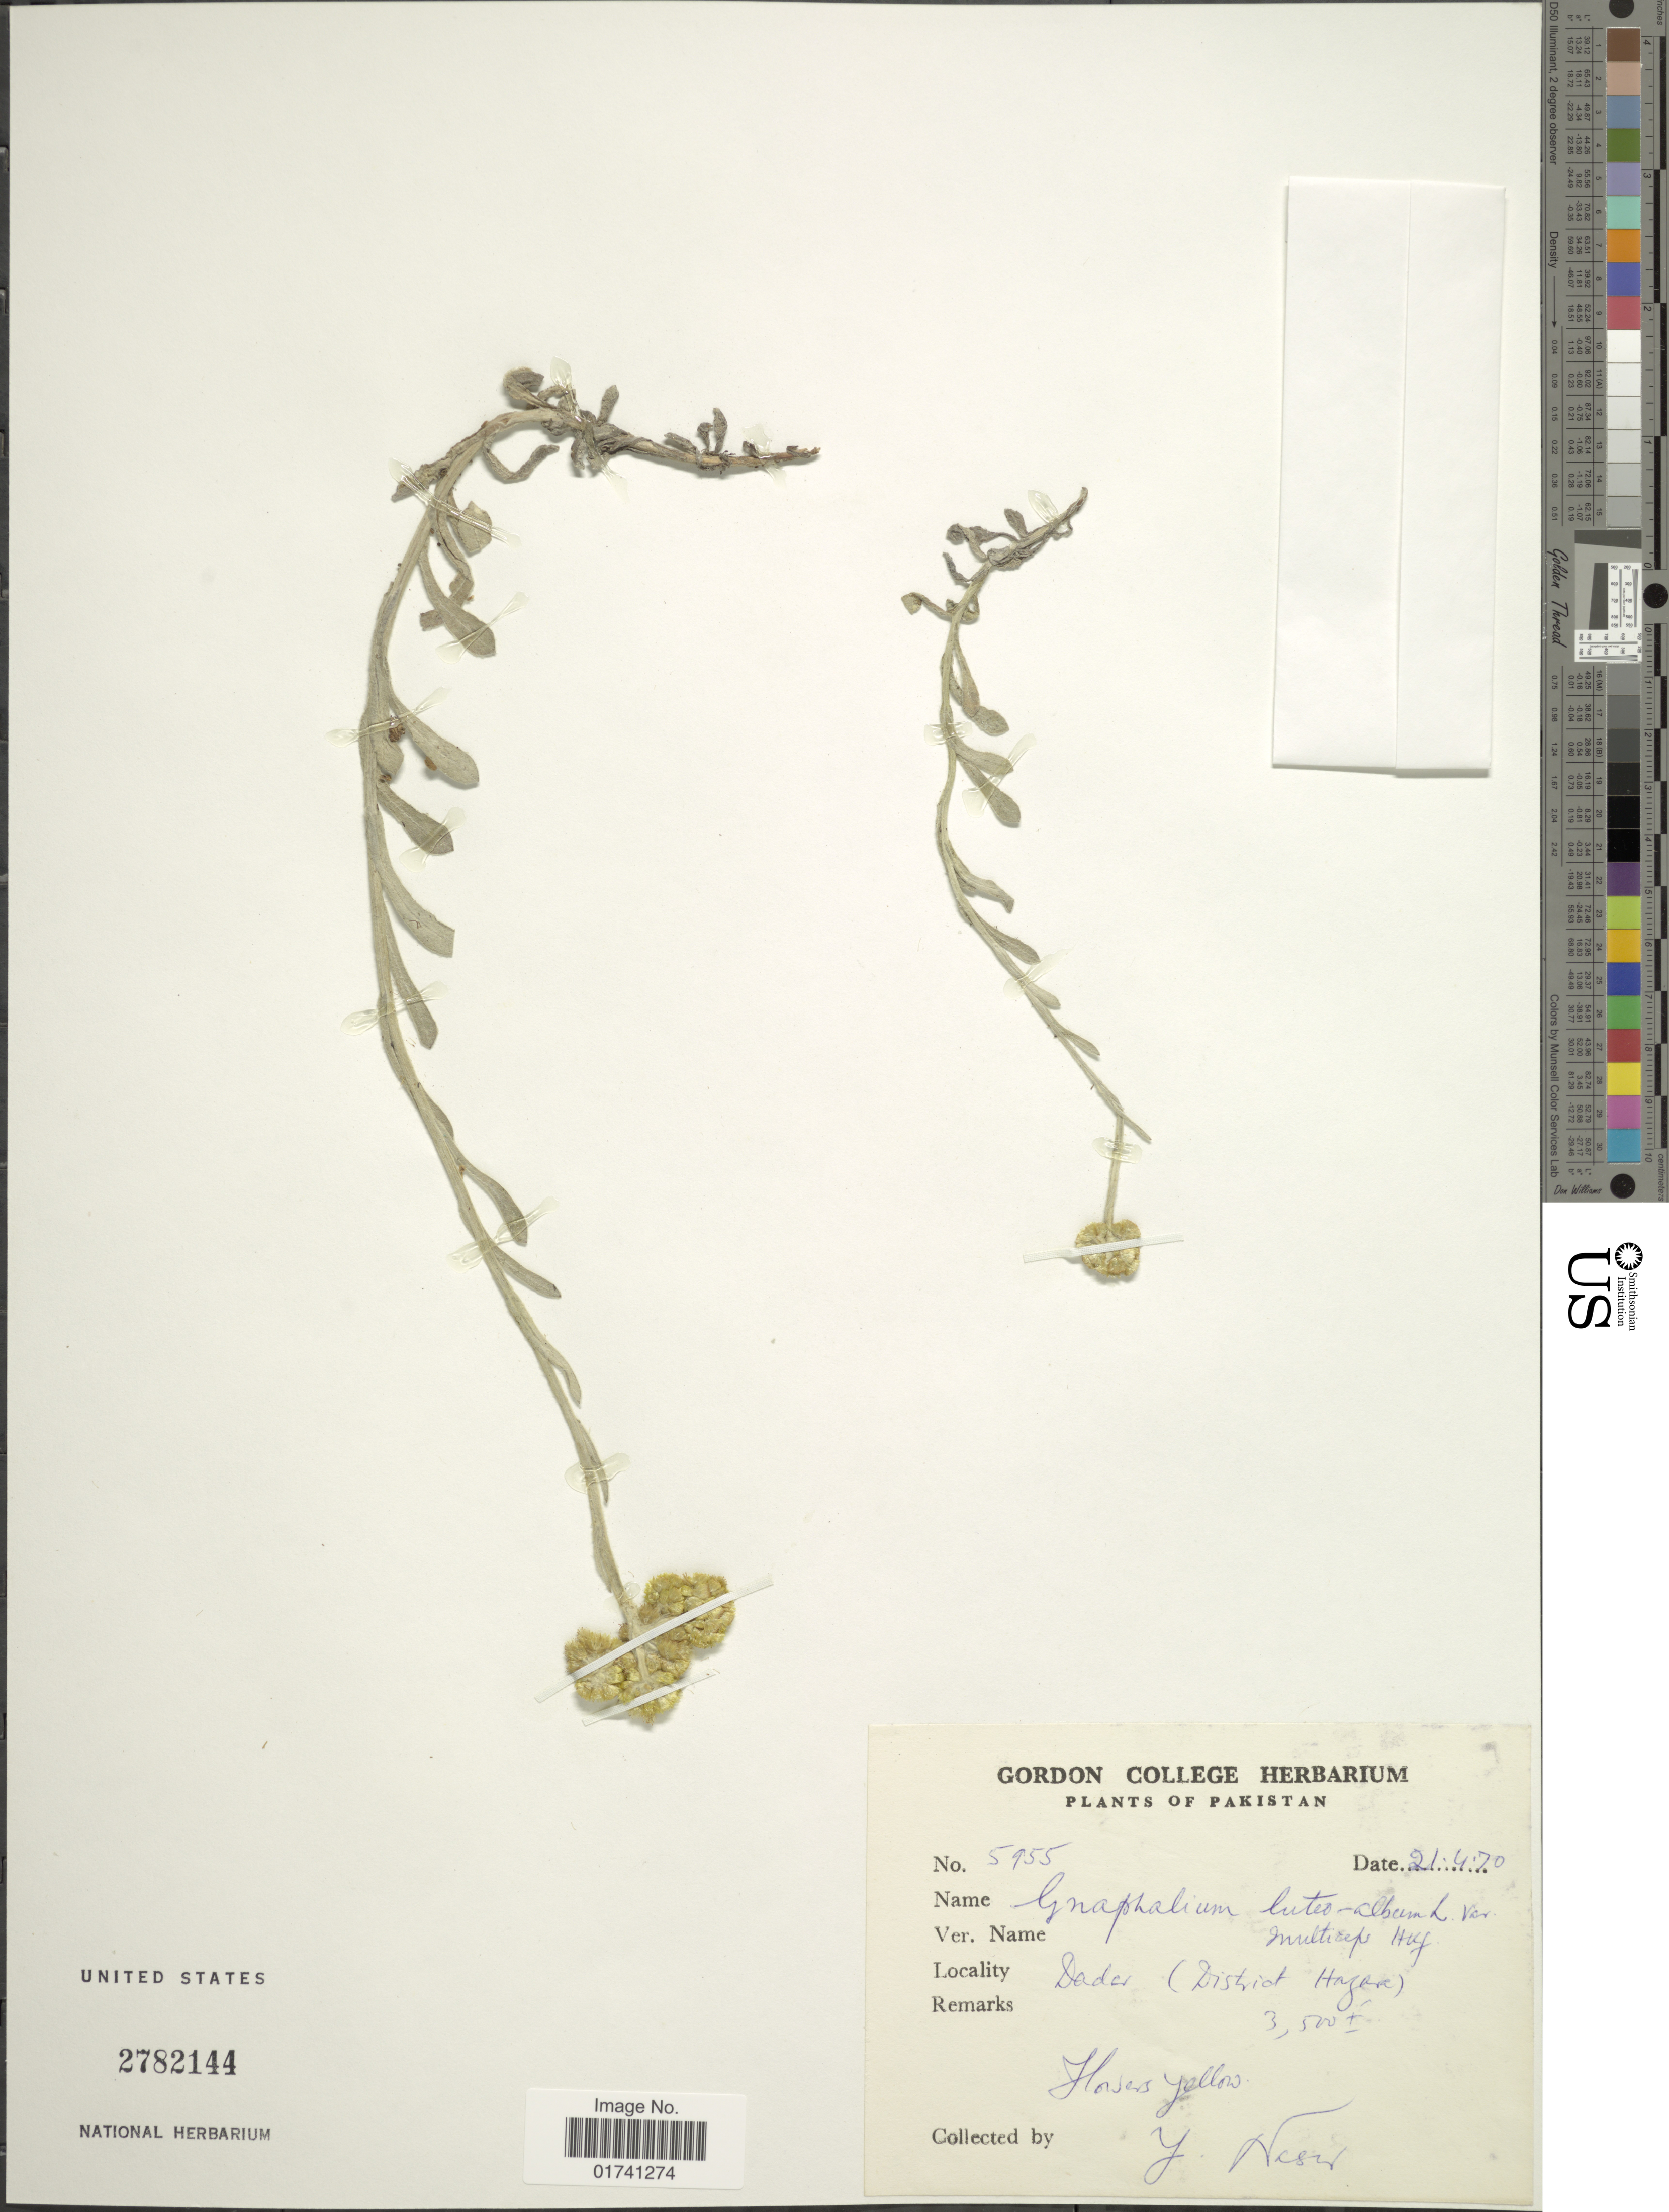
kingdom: Plantae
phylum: Tracheophyta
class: Magnoliopsida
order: Asterales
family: Asteraceae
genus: Laphangium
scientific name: Laphangium luteoalbum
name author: (L.) Tzvelev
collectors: Y. Nasir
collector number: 5955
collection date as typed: Transcribed d/m/y: 21/4/70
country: Pakistan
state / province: Khyber Pakhtunkhwa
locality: Dadar (District Hazara)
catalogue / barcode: US 2782144